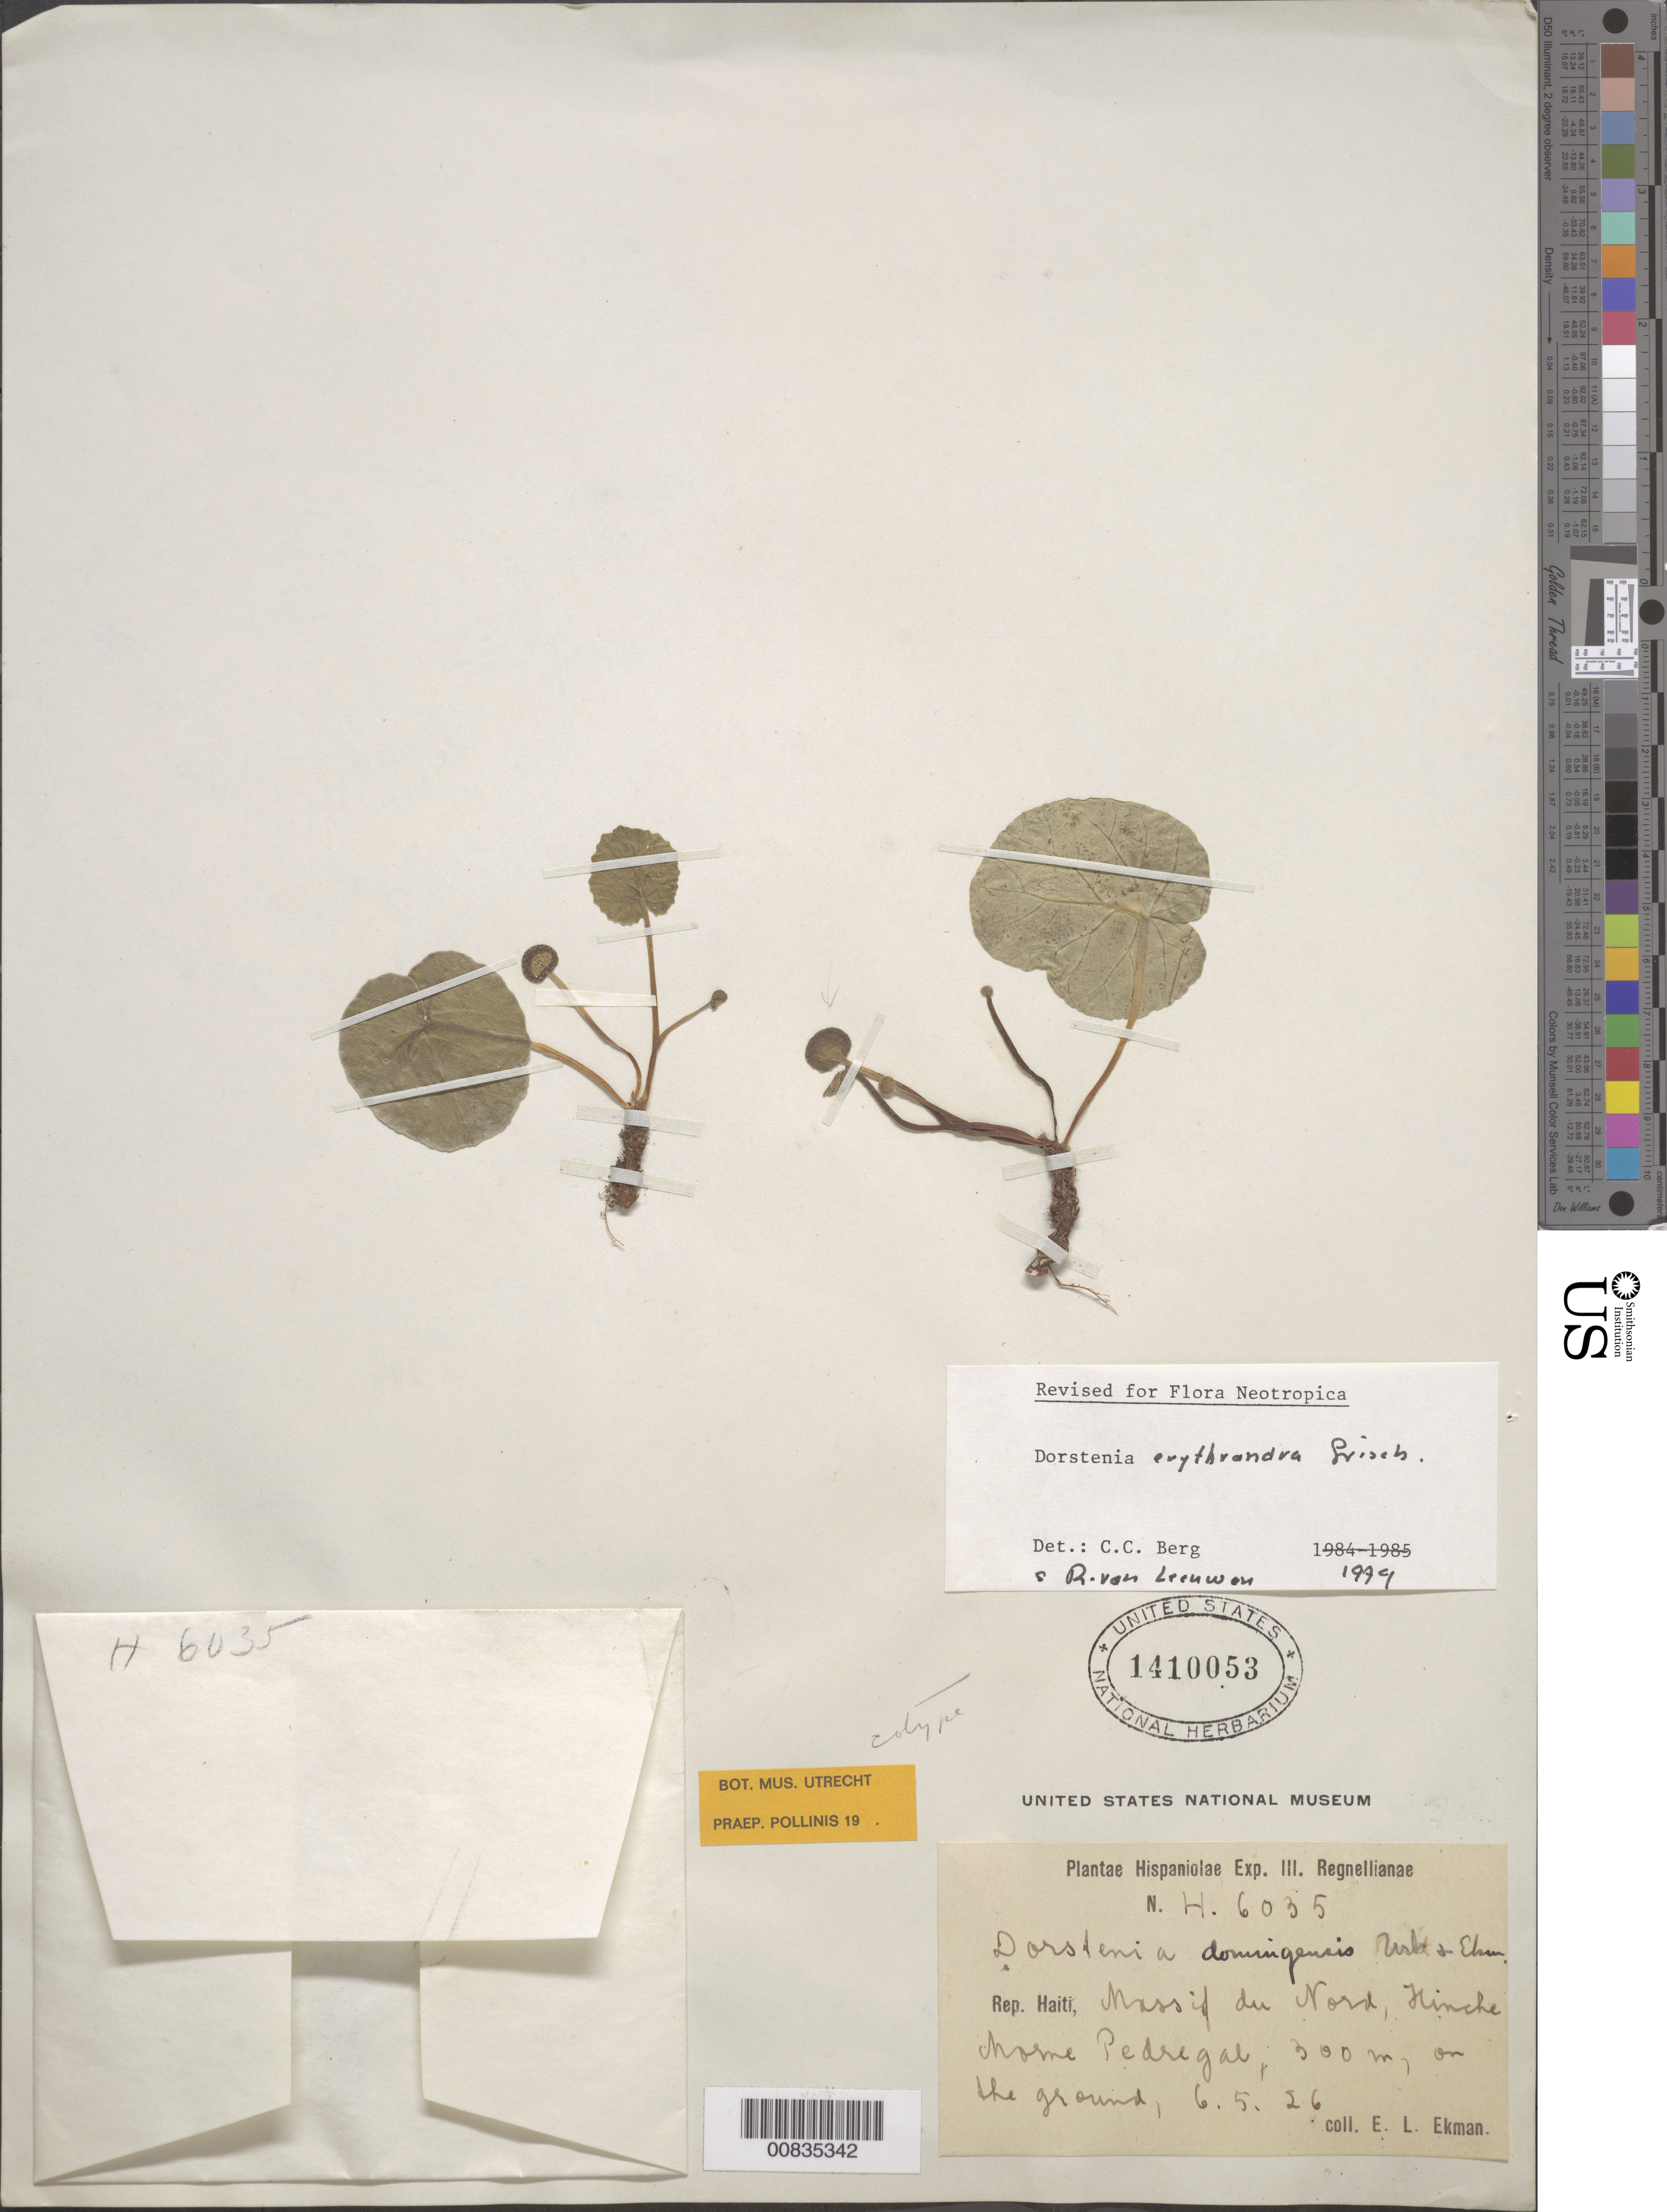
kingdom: Plantae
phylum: Tracheophyta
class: Magnoliopsida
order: Rosales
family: Moraceae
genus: Dorstenia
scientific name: Dorstenia erythrandra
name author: C. Wright ex Griseb.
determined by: Berg, C. C.; Leeuwen, R. van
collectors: E. L. Ekman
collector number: H 6035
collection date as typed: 06 May 1926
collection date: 1926-05-06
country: Haiti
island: Hispaniola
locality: Massif du Nord, Hinche, Morne Pedregal.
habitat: On the ground.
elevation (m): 300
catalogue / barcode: US 1410053